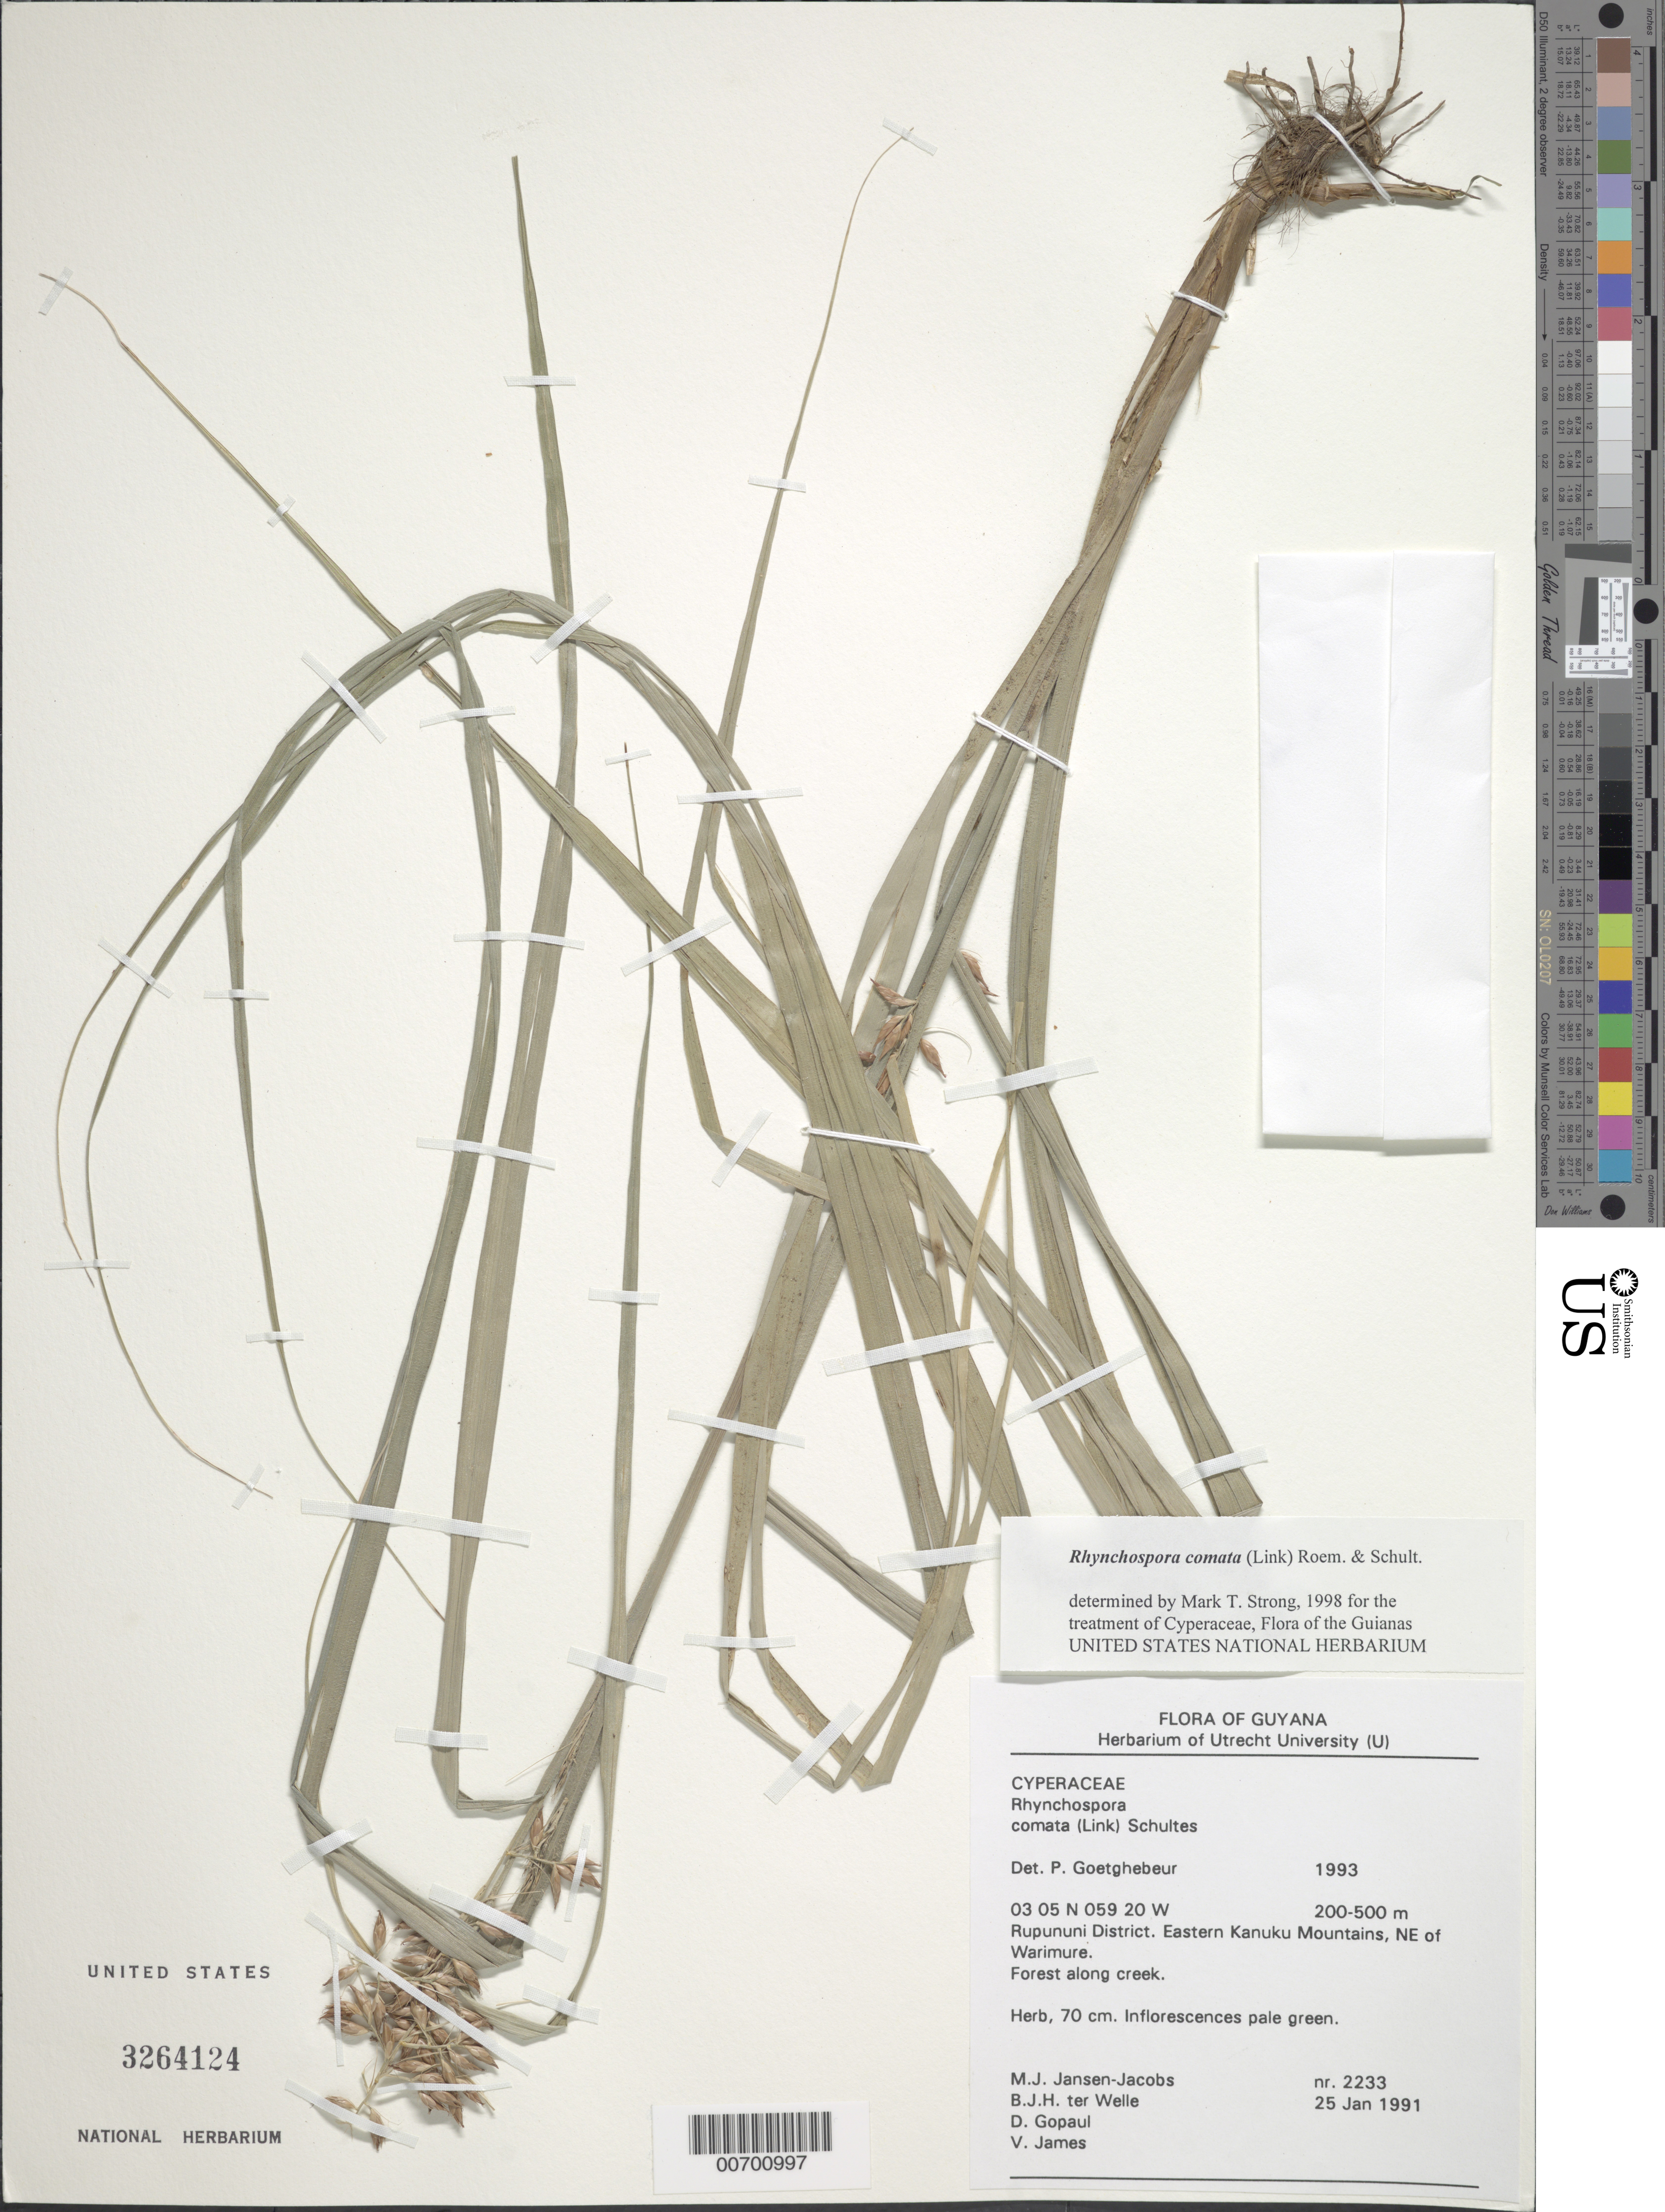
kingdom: Plantae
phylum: Tracheophyta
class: Liliopsida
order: Poales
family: Cyperaceae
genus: Rhynchospora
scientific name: Rhynchospora comata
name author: (Link) Schult.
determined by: Goetghebeur, P.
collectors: M. J. Jansen-Jacobs, B. Welle, D. Gopaul & V. James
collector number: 2233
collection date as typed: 25-Jan-91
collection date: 1991-01-25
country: Guyana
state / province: U. Takutu-U. Essequibo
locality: Warimure, NE of, eastern Kanuku Mts., Rupununi District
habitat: Forest along creek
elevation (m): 200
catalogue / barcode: US 3263124